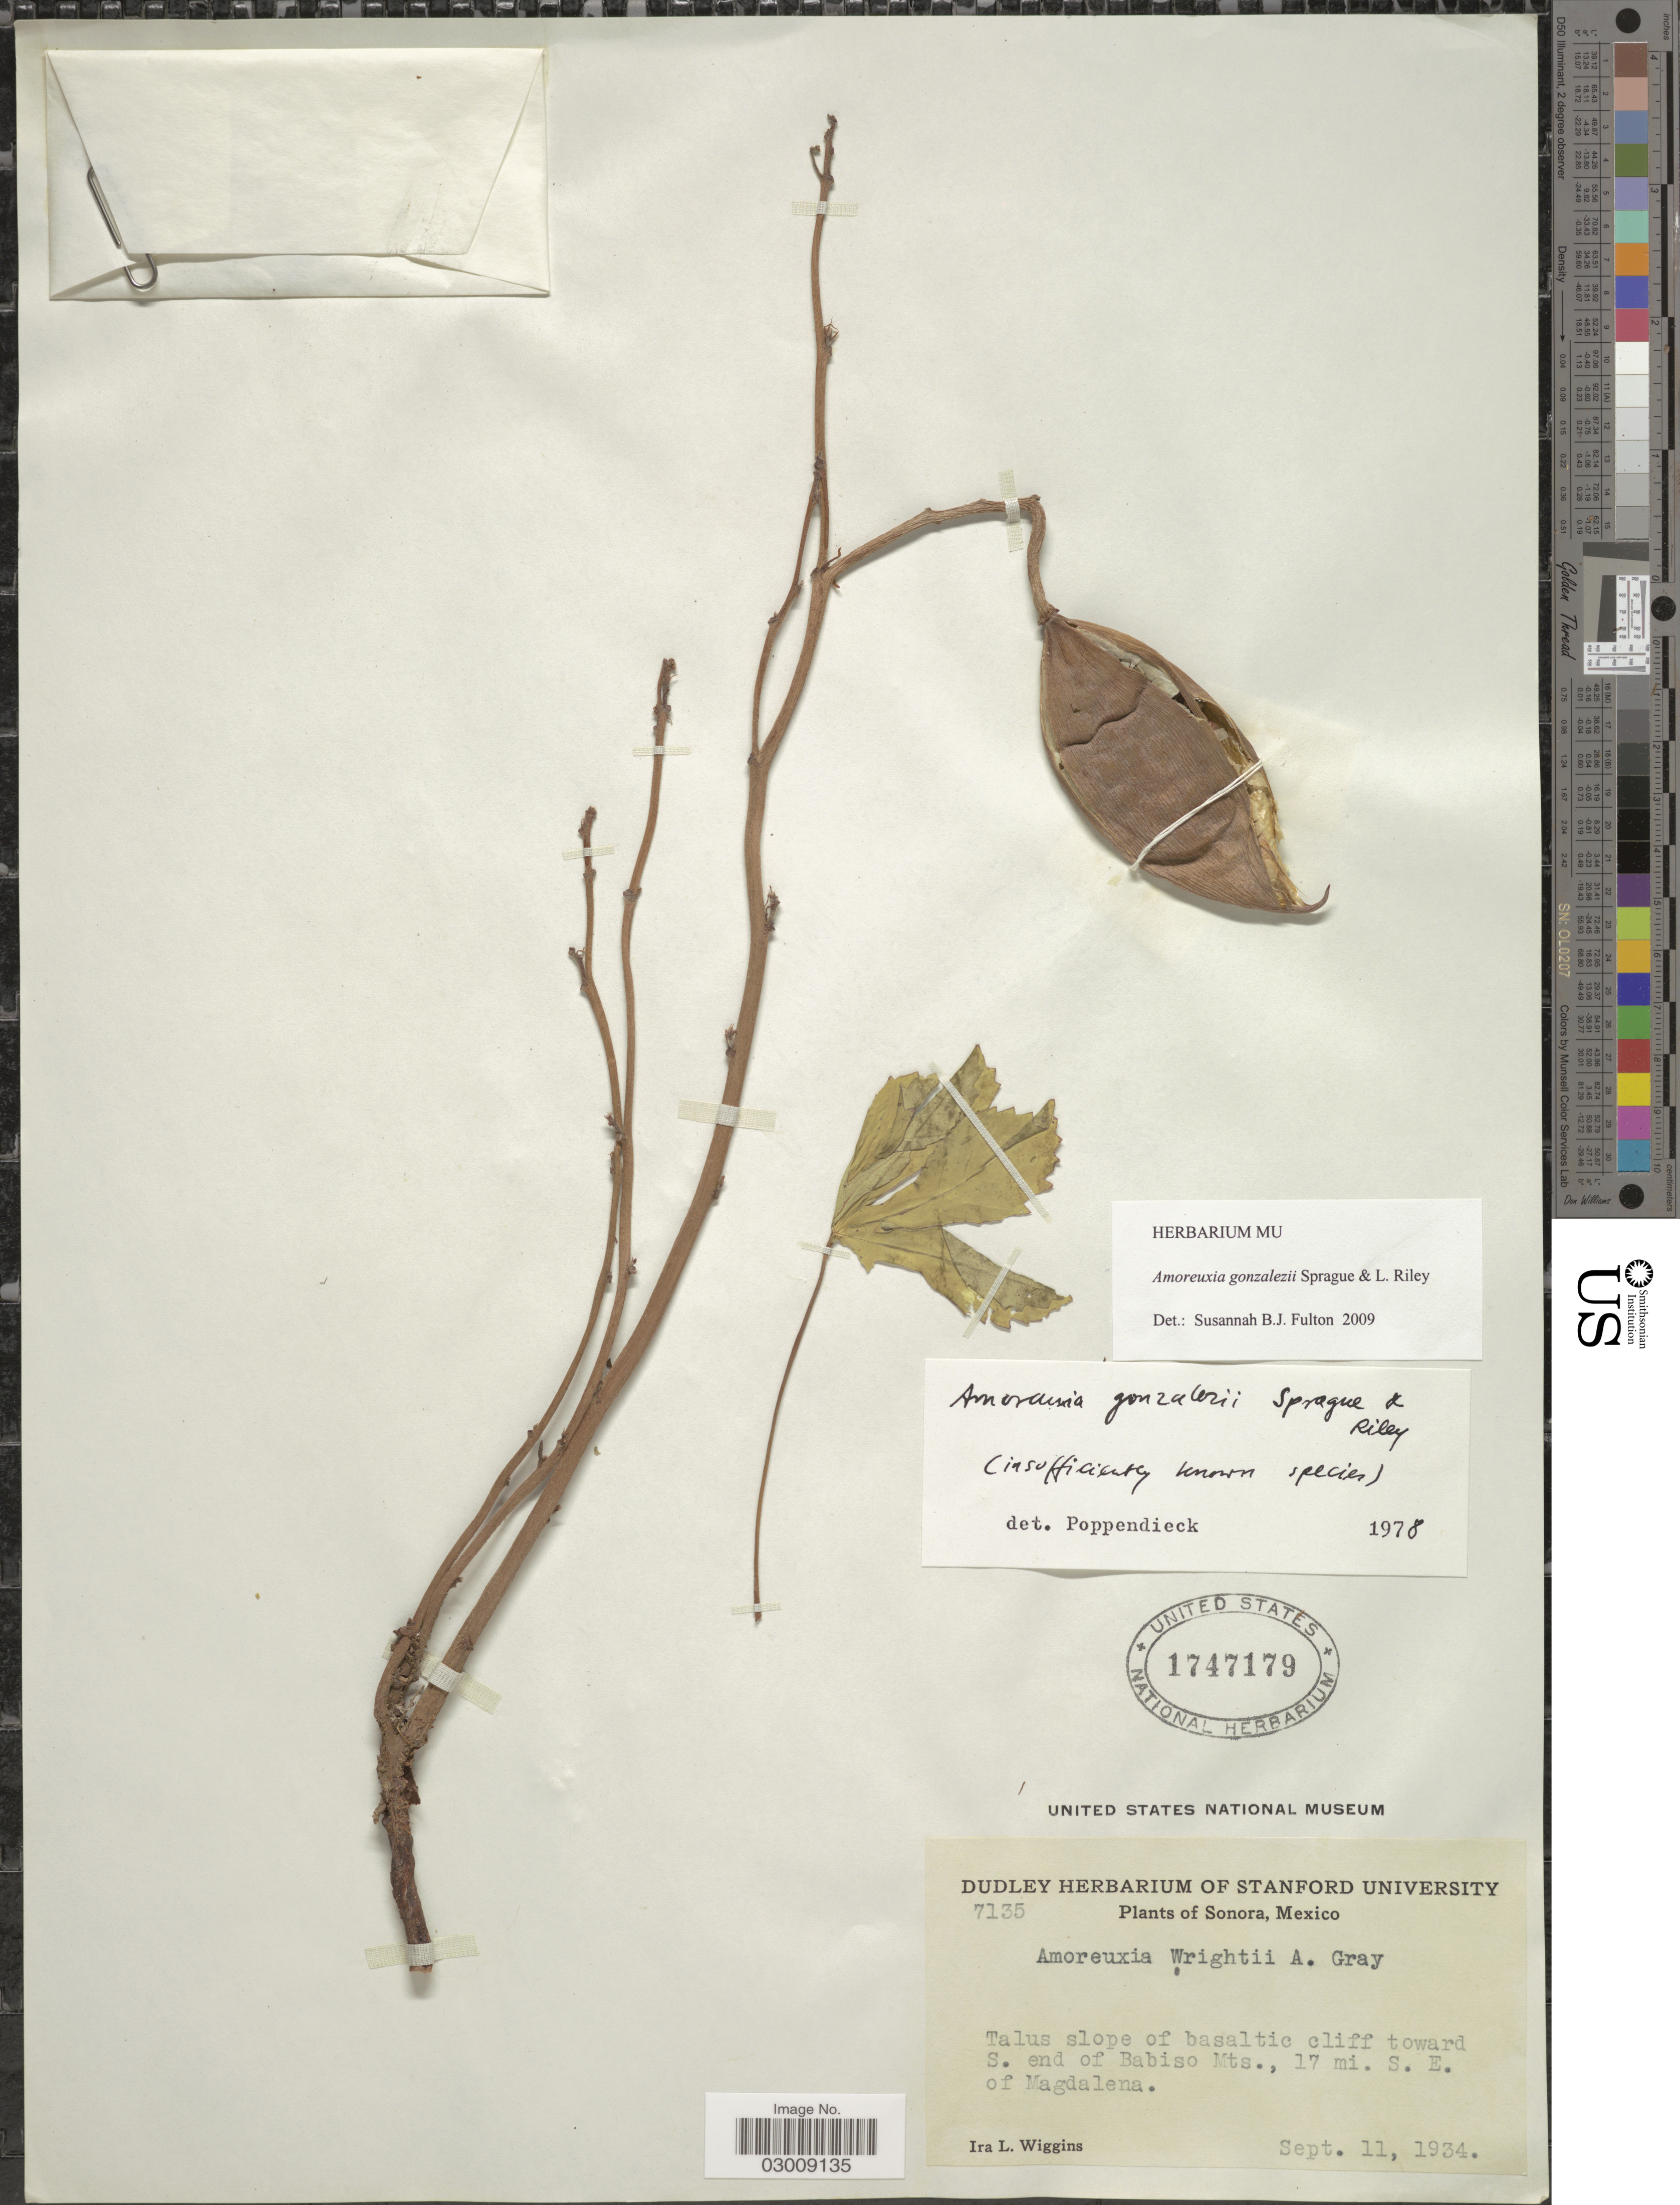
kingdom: Plantae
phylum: Tracheophyta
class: Magnoliopsida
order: Malvales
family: Cochlospermaceae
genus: Amoreuxia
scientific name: Amoreuxia gonzalezii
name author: Sprague & L. Riley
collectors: I. L. Wiggins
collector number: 7135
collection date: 1934-09-11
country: Mexico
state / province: Sonora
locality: Talus slopes of basaltic cliff toward S. end of Babiso Mts., 17 mi. S.E. of Magdalena.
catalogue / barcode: US 1747179